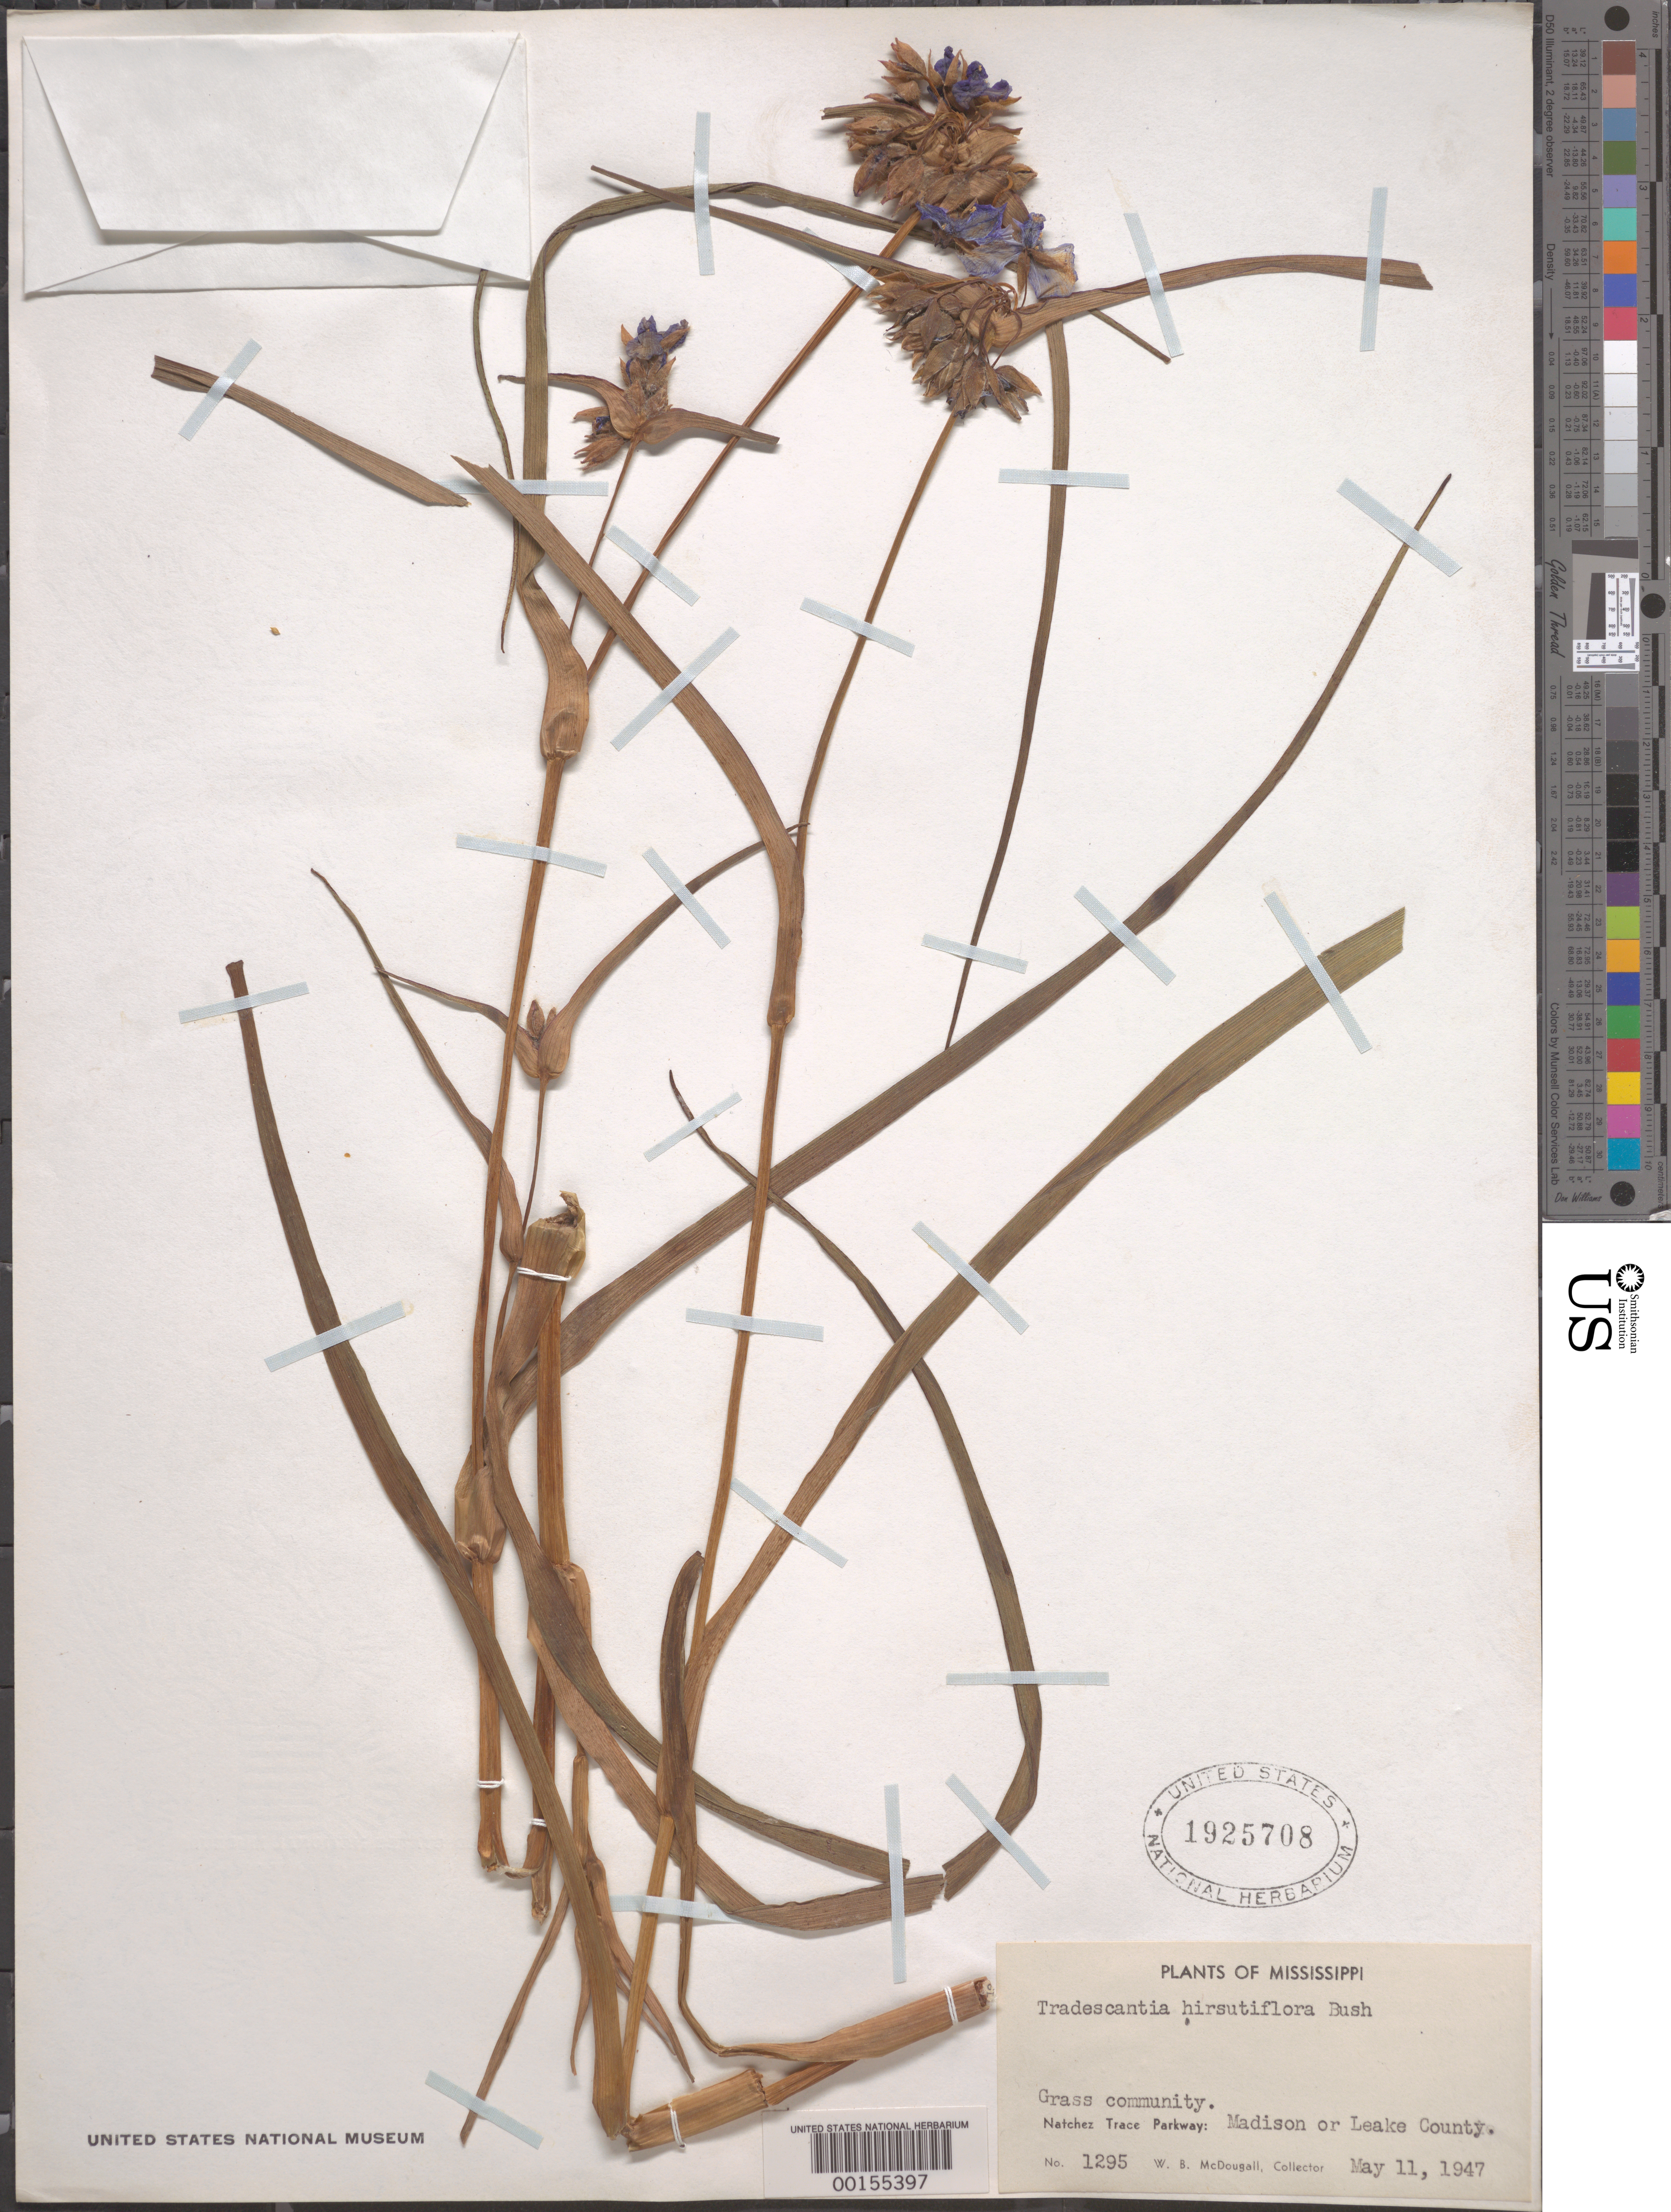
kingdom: Plantae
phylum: Tracheophyta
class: Liliopsida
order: Commelinales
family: Commelinaceae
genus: Tradescantia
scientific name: Tradescantia hirsutiflora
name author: Bush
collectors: W. B. McDougall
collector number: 1295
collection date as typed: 11 May 1947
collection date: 1947-05-11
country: United States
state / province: Mississippi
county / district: Madison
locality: Natchez trace parkway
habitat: Grassy area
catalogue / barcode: US 1925708